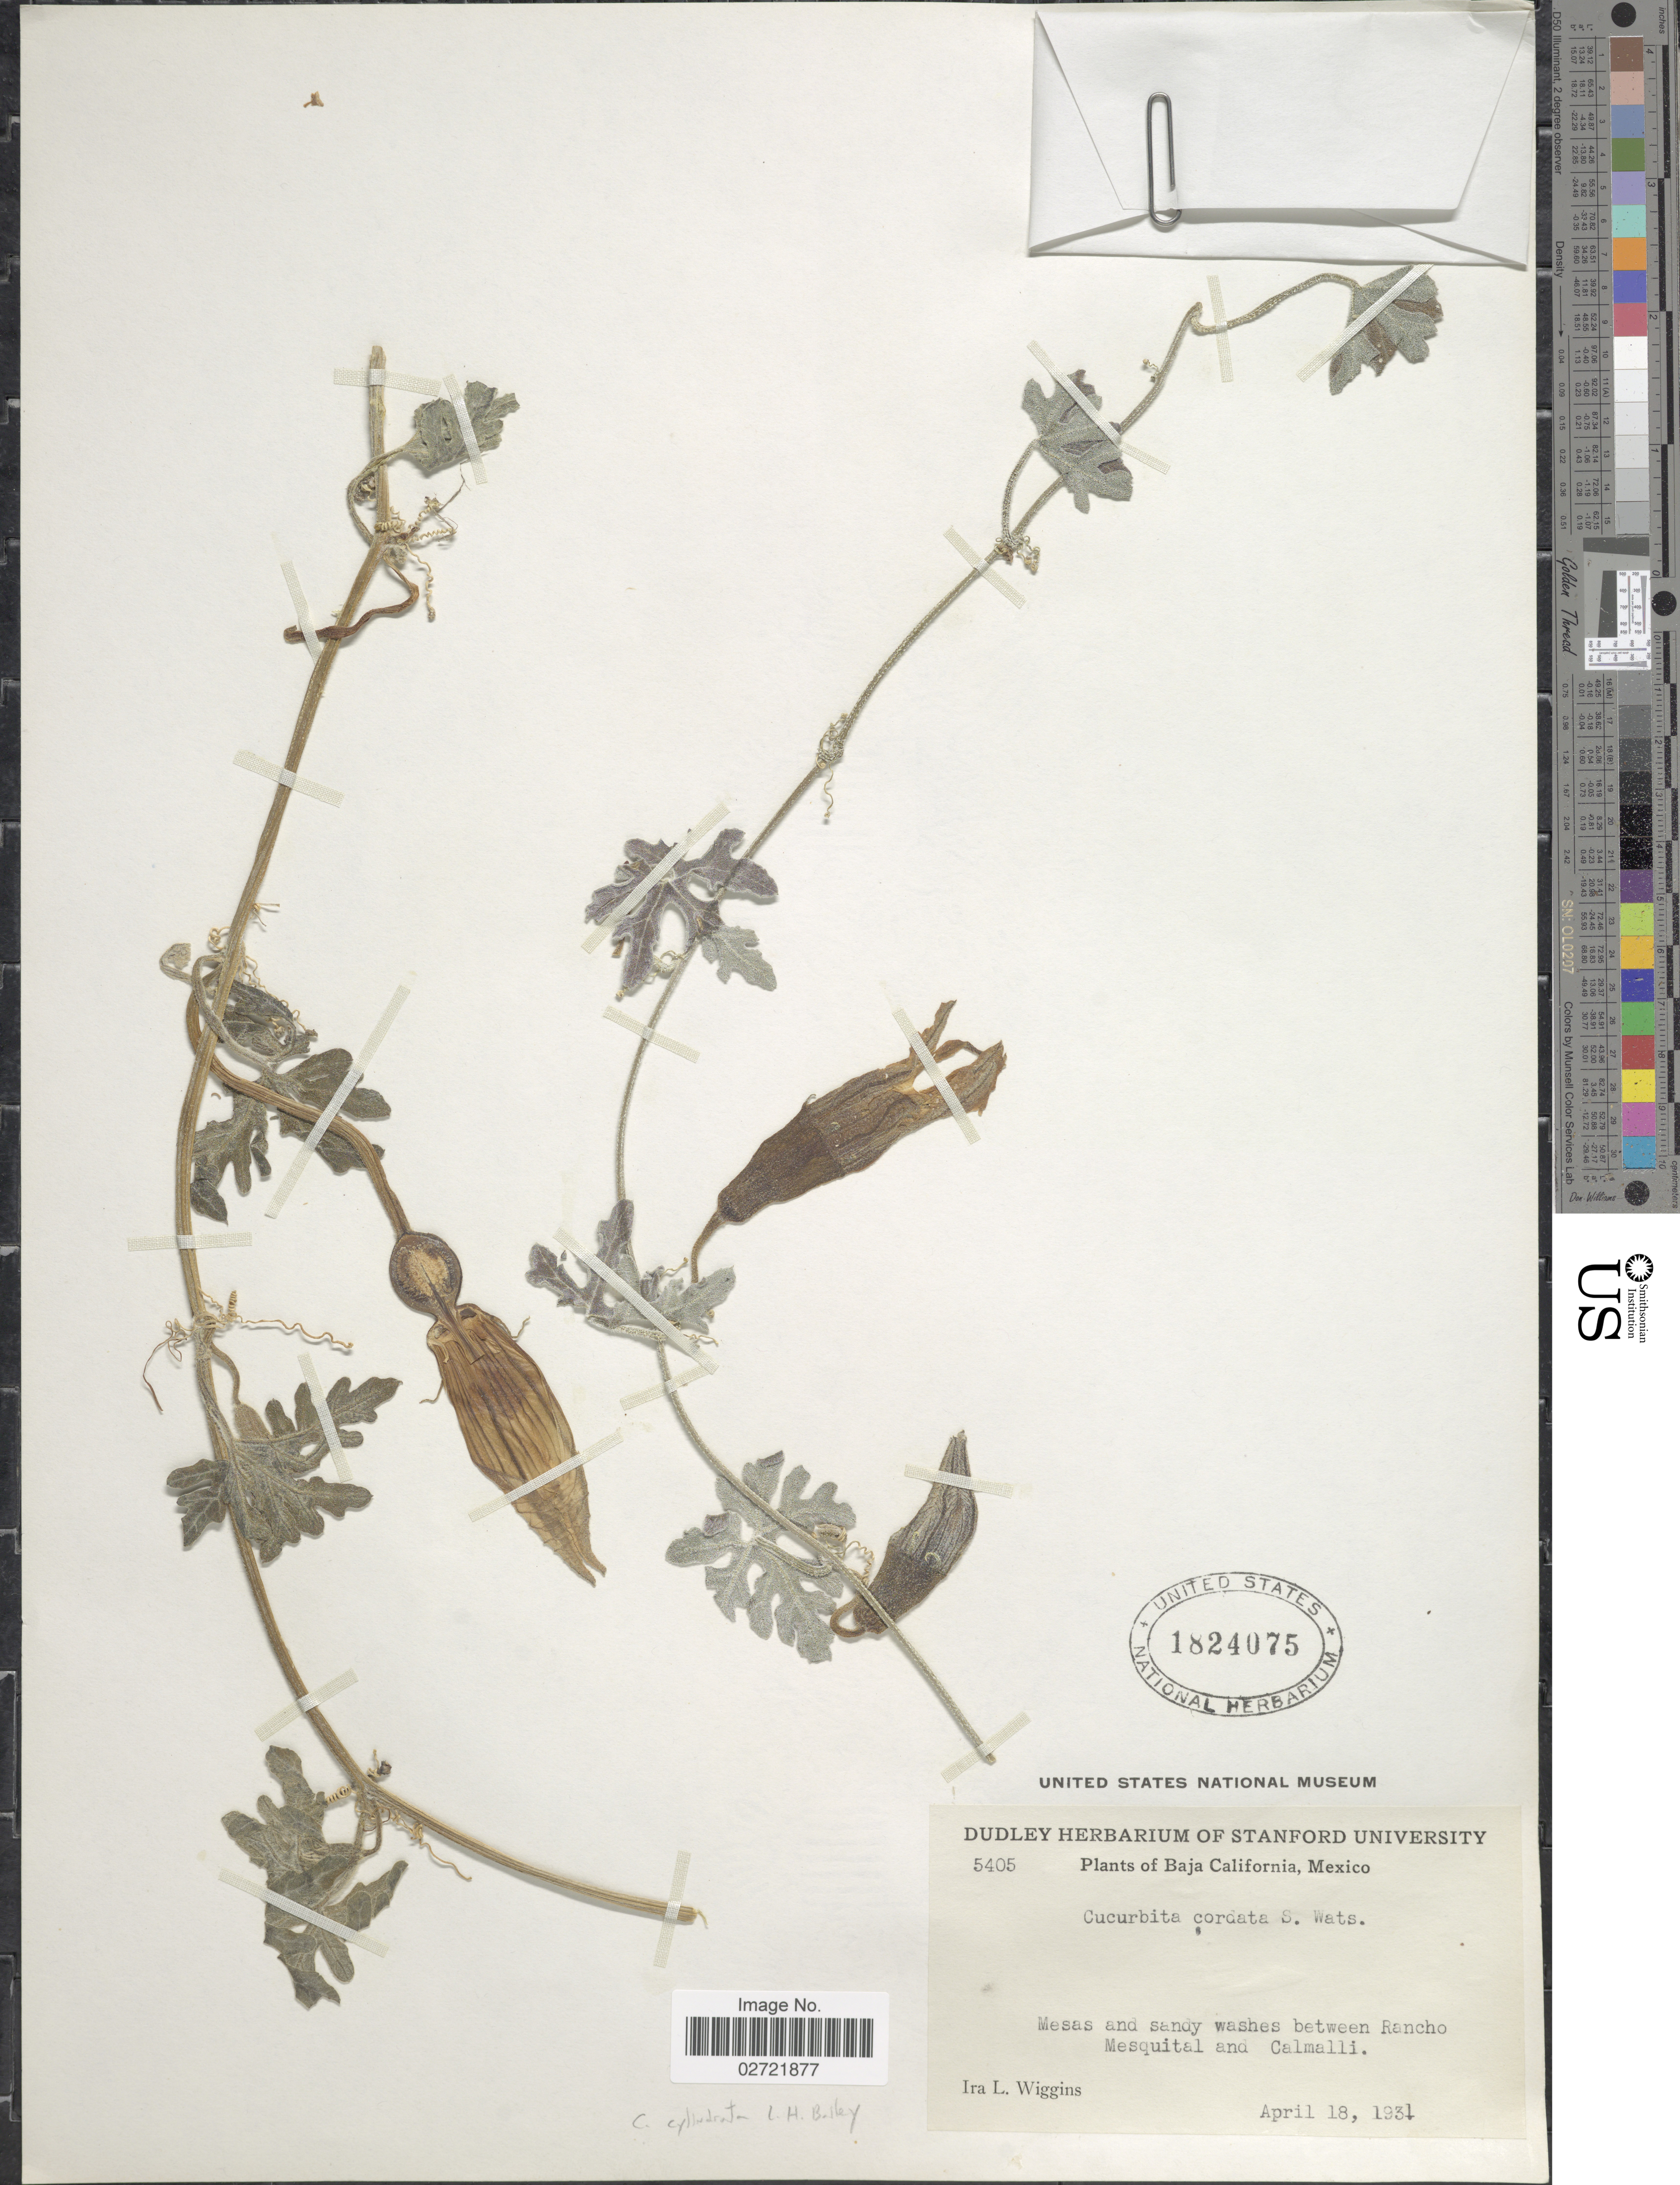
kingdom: Plantae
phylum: Tracheophyta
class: Magnoliopsida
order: Cucurbitales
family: Cucurbitaceae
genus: Cucurbita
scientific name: Cucurbita cylindrata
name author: L.H. Bailey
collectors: I. L. Wiggins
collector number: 5405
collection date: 1931-04-18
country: Mexico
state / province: Baja California Norte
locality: Mesas and sandy washes between Rancho Mesquital and Calmalli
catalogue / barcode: US 1824075